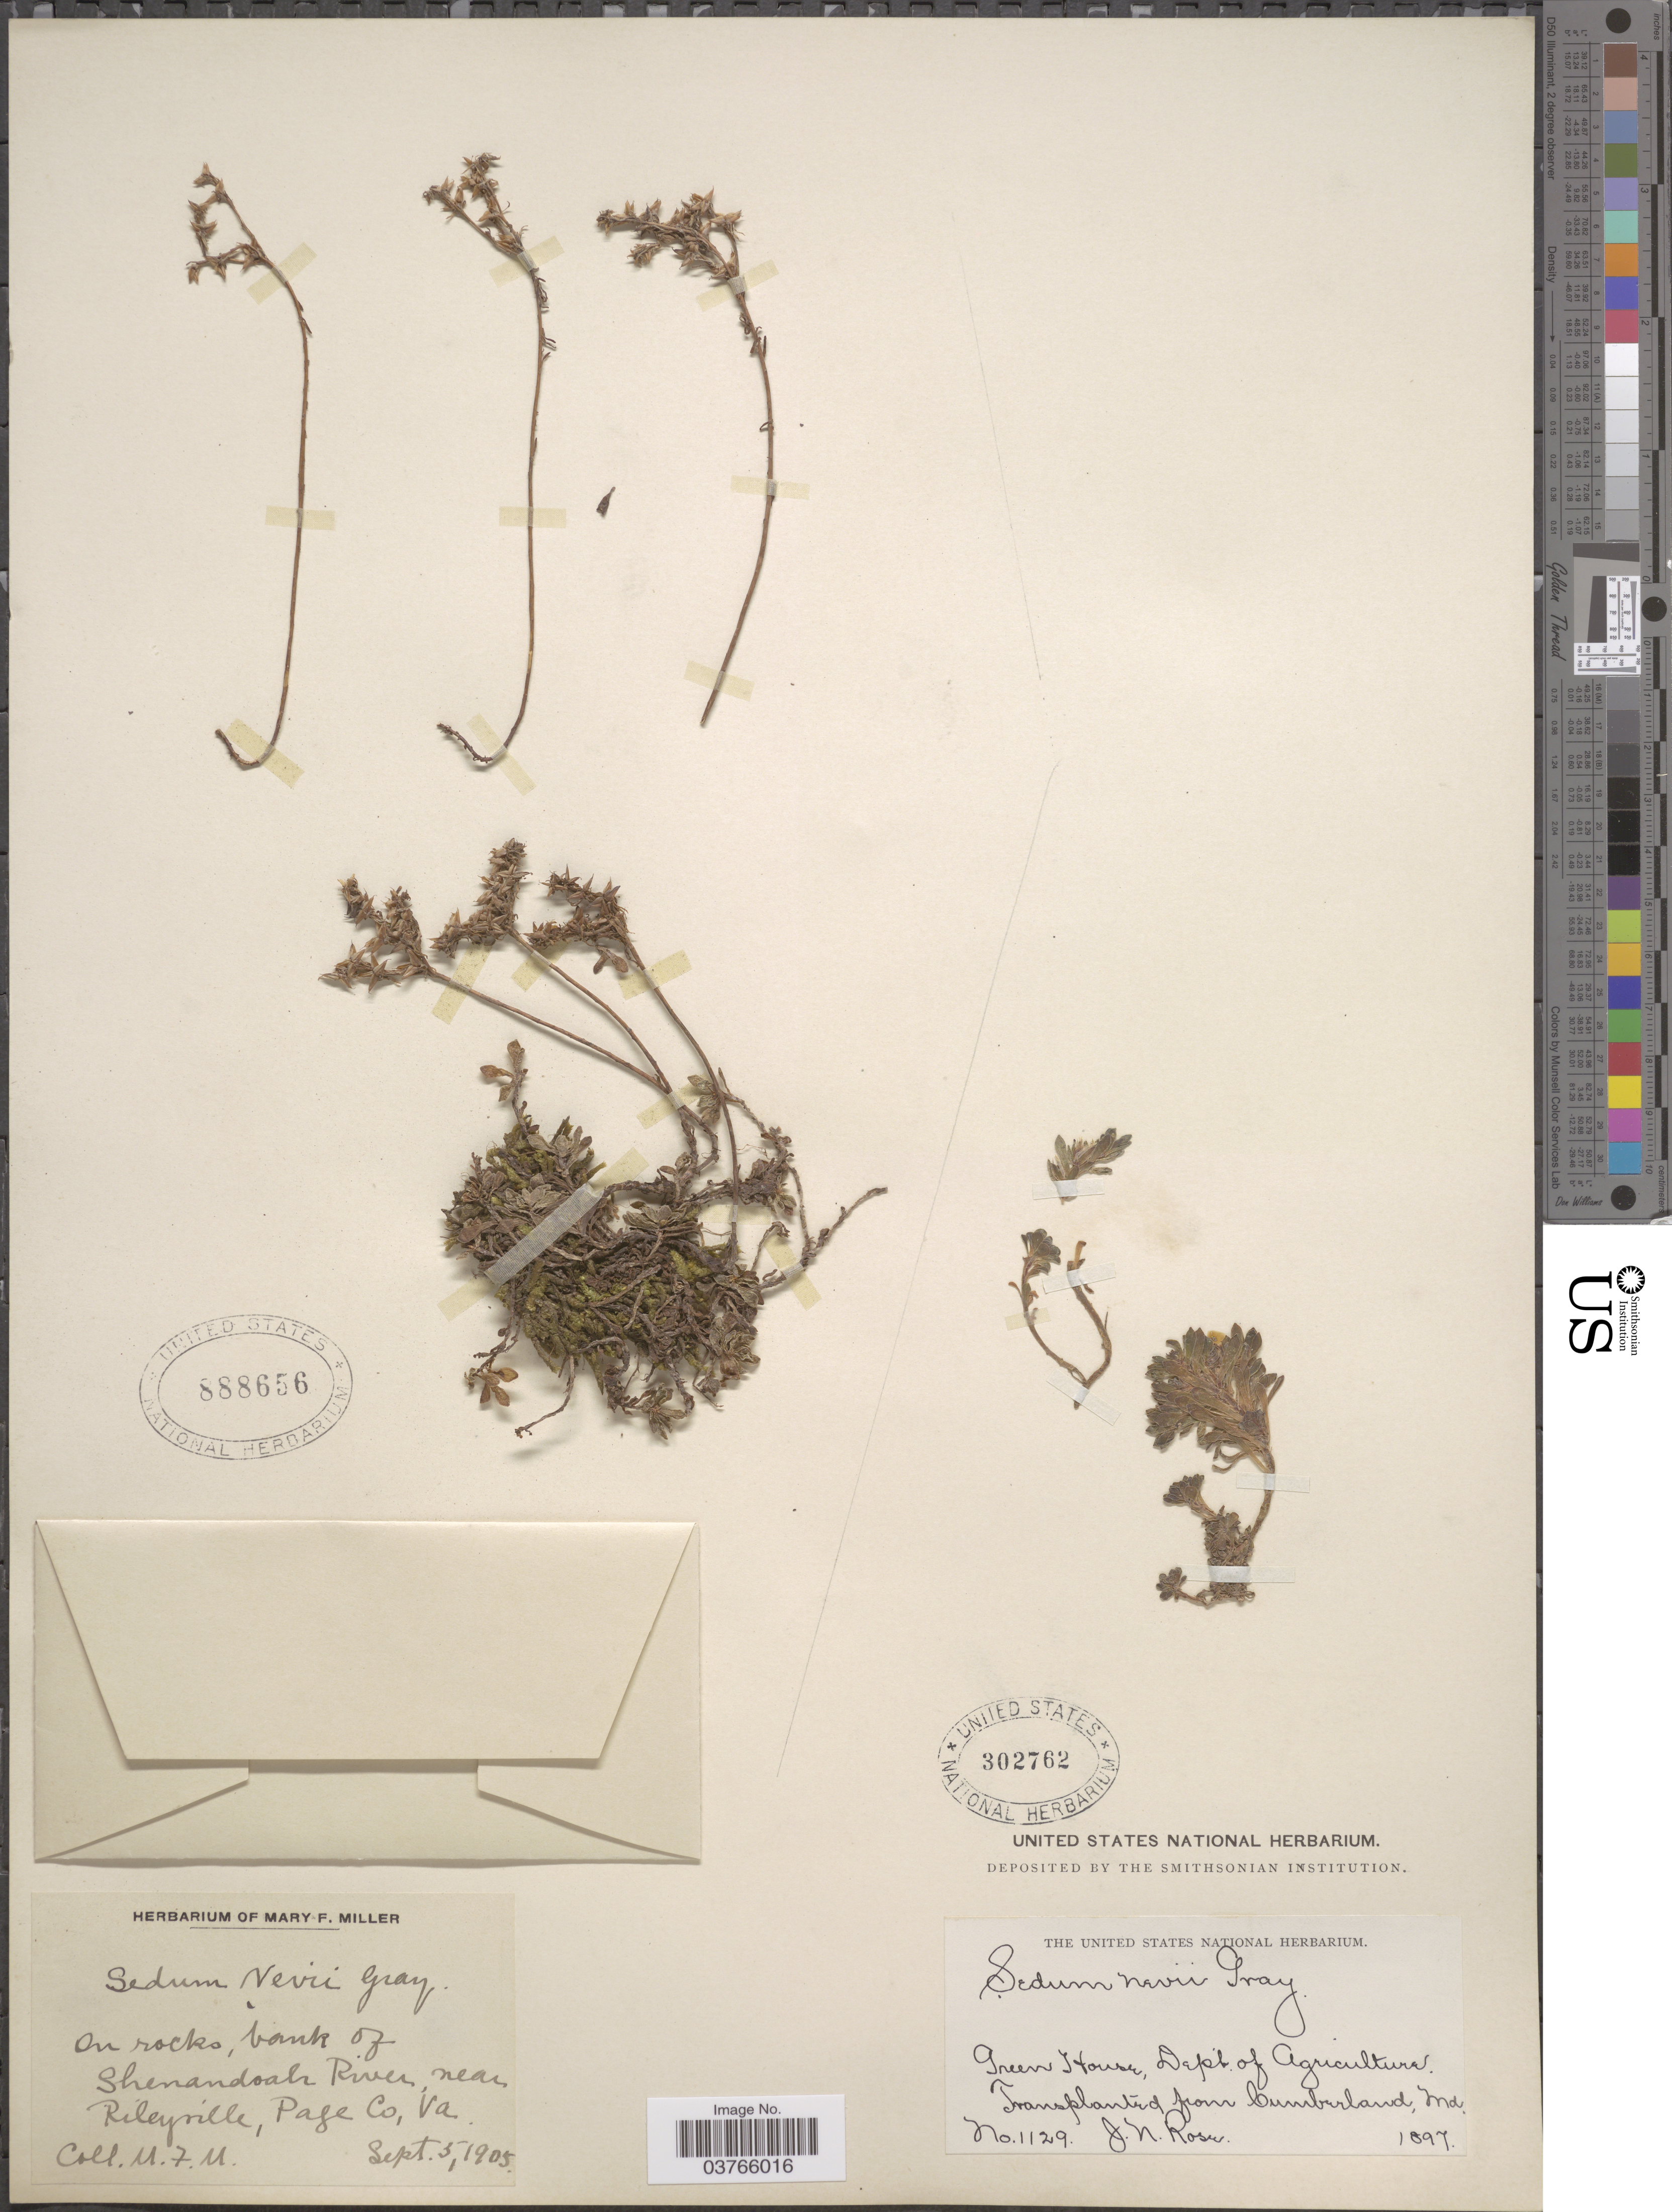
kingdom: Plantae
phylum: Tracheophyta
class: Magnoliopsida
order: Saxifragales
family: Crassulaceae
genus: Sedum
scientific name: Sedum glaucophyllum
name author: R.T. Clausen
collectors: J. N. Rose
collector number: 1129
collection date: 1897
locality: Green House, Dept of Agriculture.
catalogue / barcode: US 302762-2